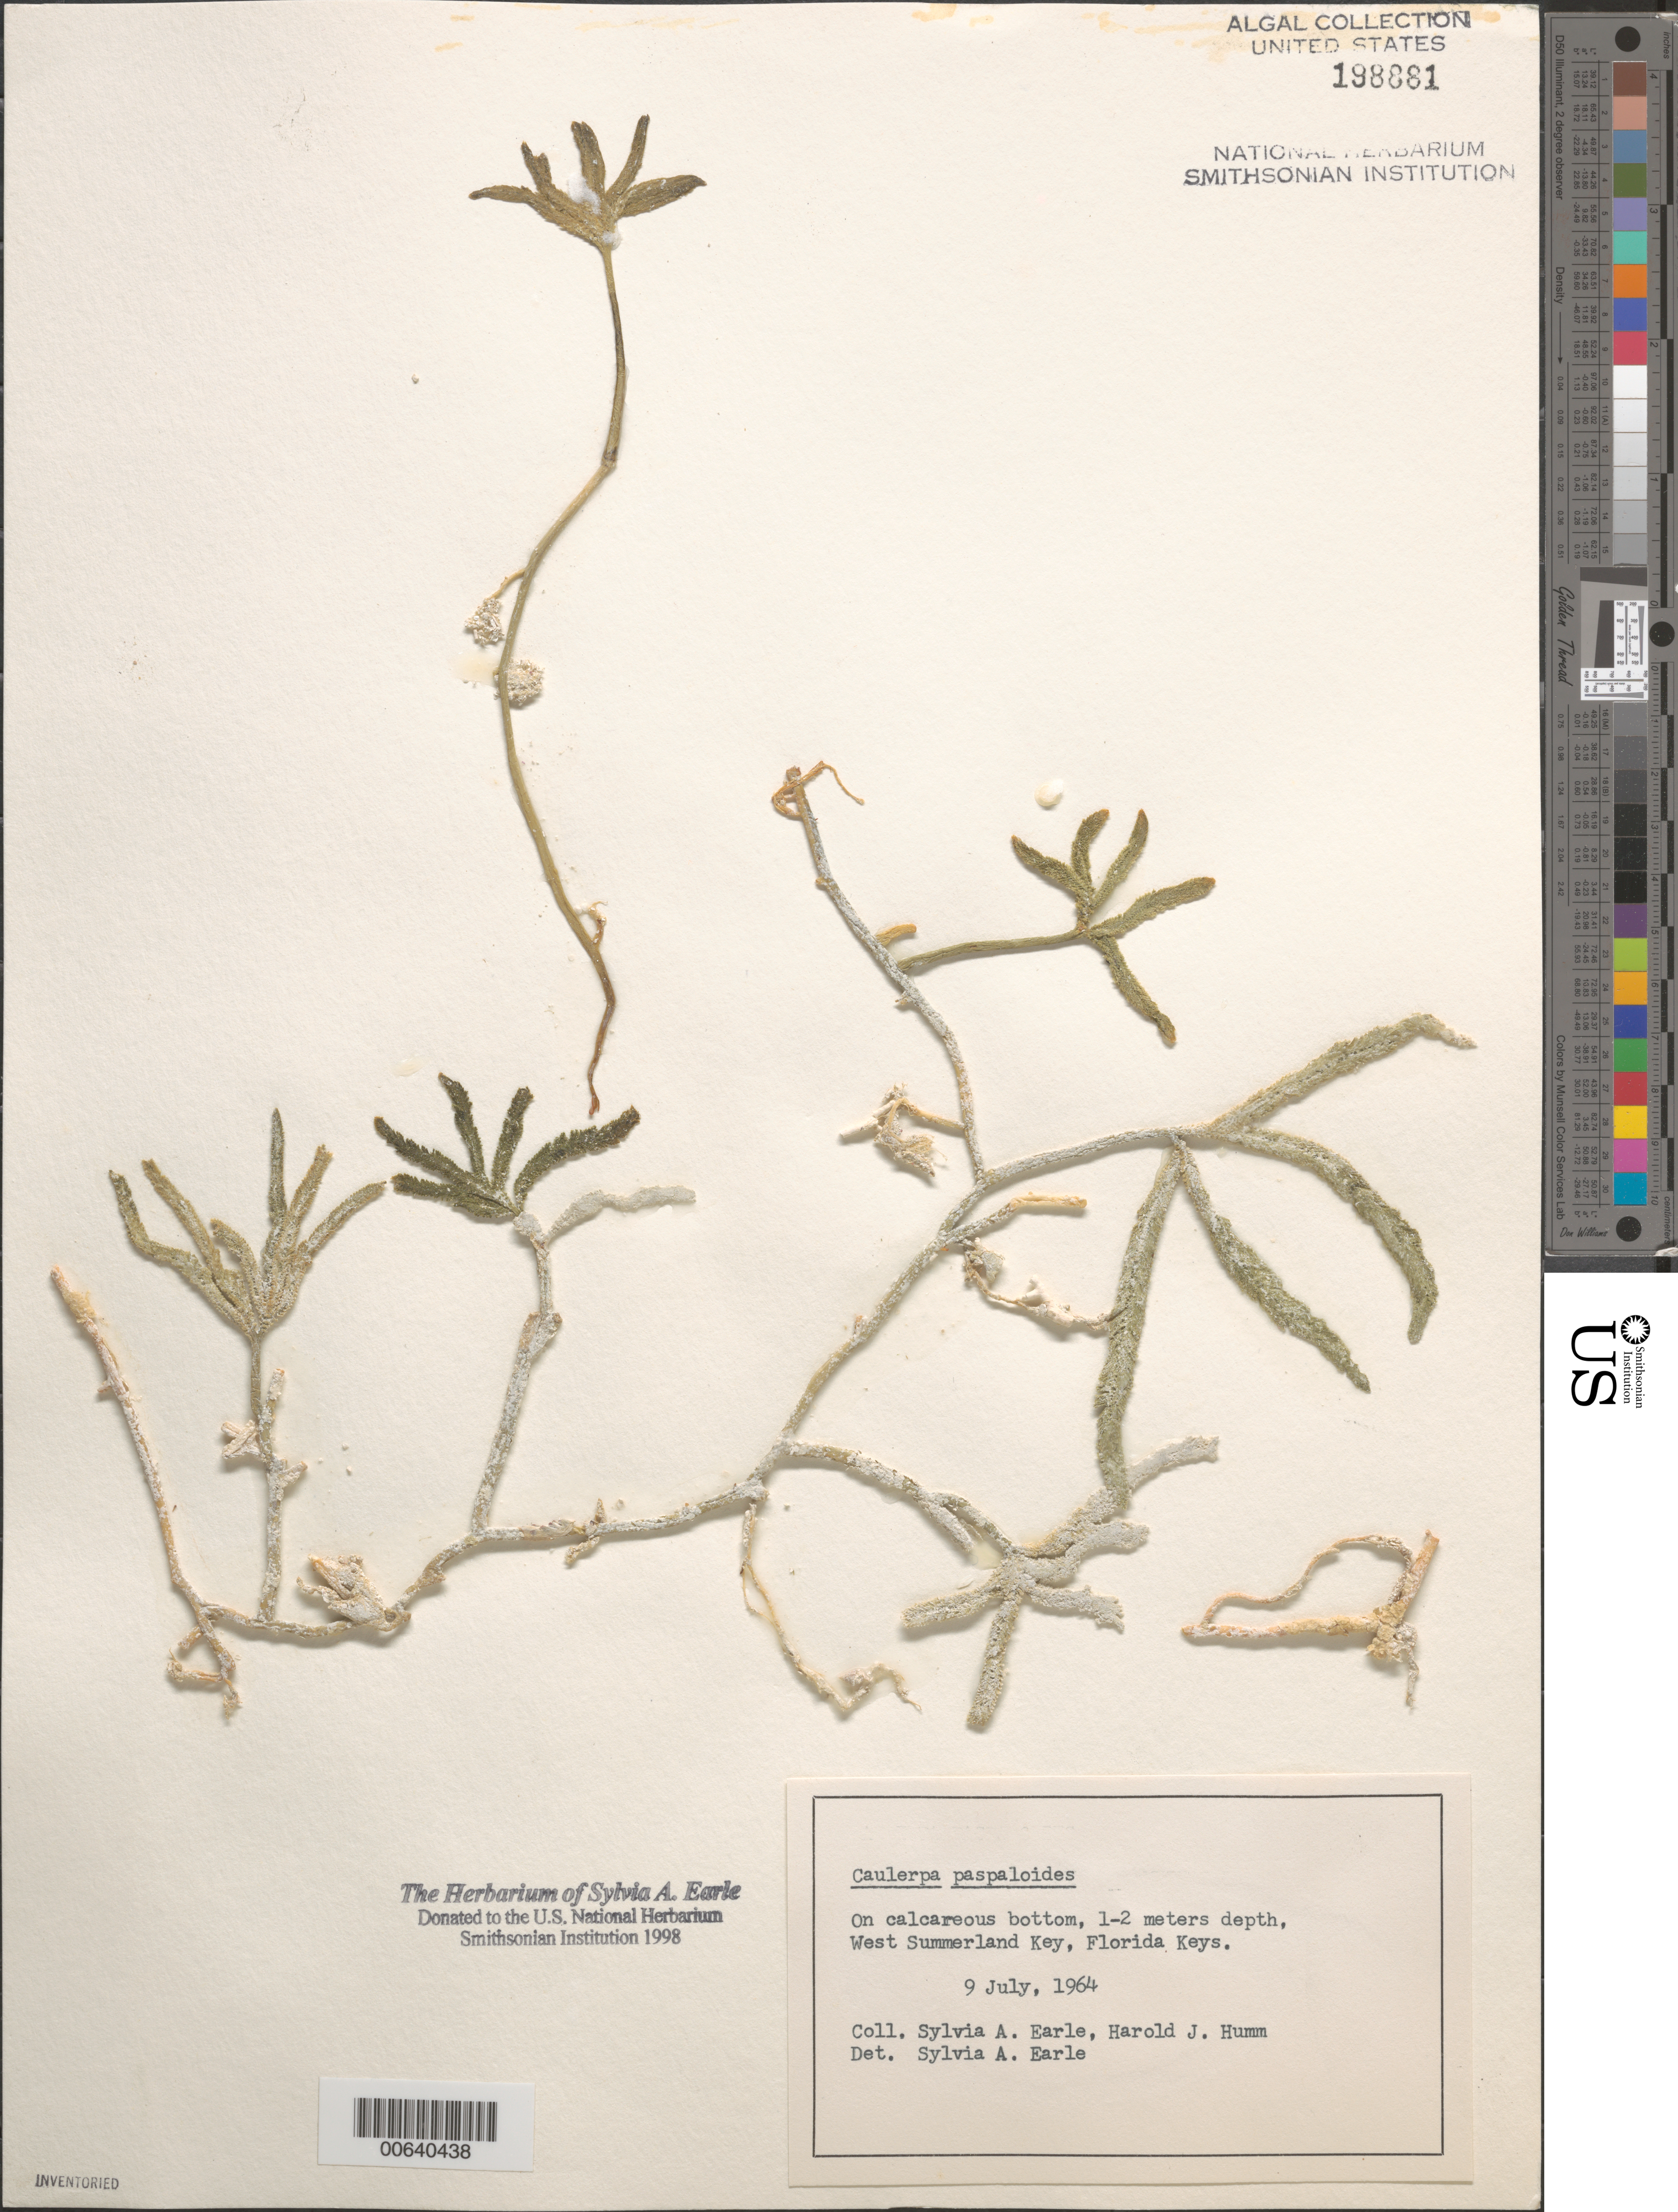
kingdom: Plantae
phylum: Chlorophyta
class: Ulvophyceae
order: Bryopsidales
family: Caulerpaceae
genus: Caulerpa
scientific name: Caulerpa paspaloides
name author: (Bory) Grev.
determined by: Earle, S. A.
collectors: S. A. Earle & H. J. Humm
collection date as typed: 09 Jul 1964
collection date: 1964-07-09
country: United States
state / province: Florida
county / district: Monroe County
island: West Summerland Key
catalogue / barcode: US 198881